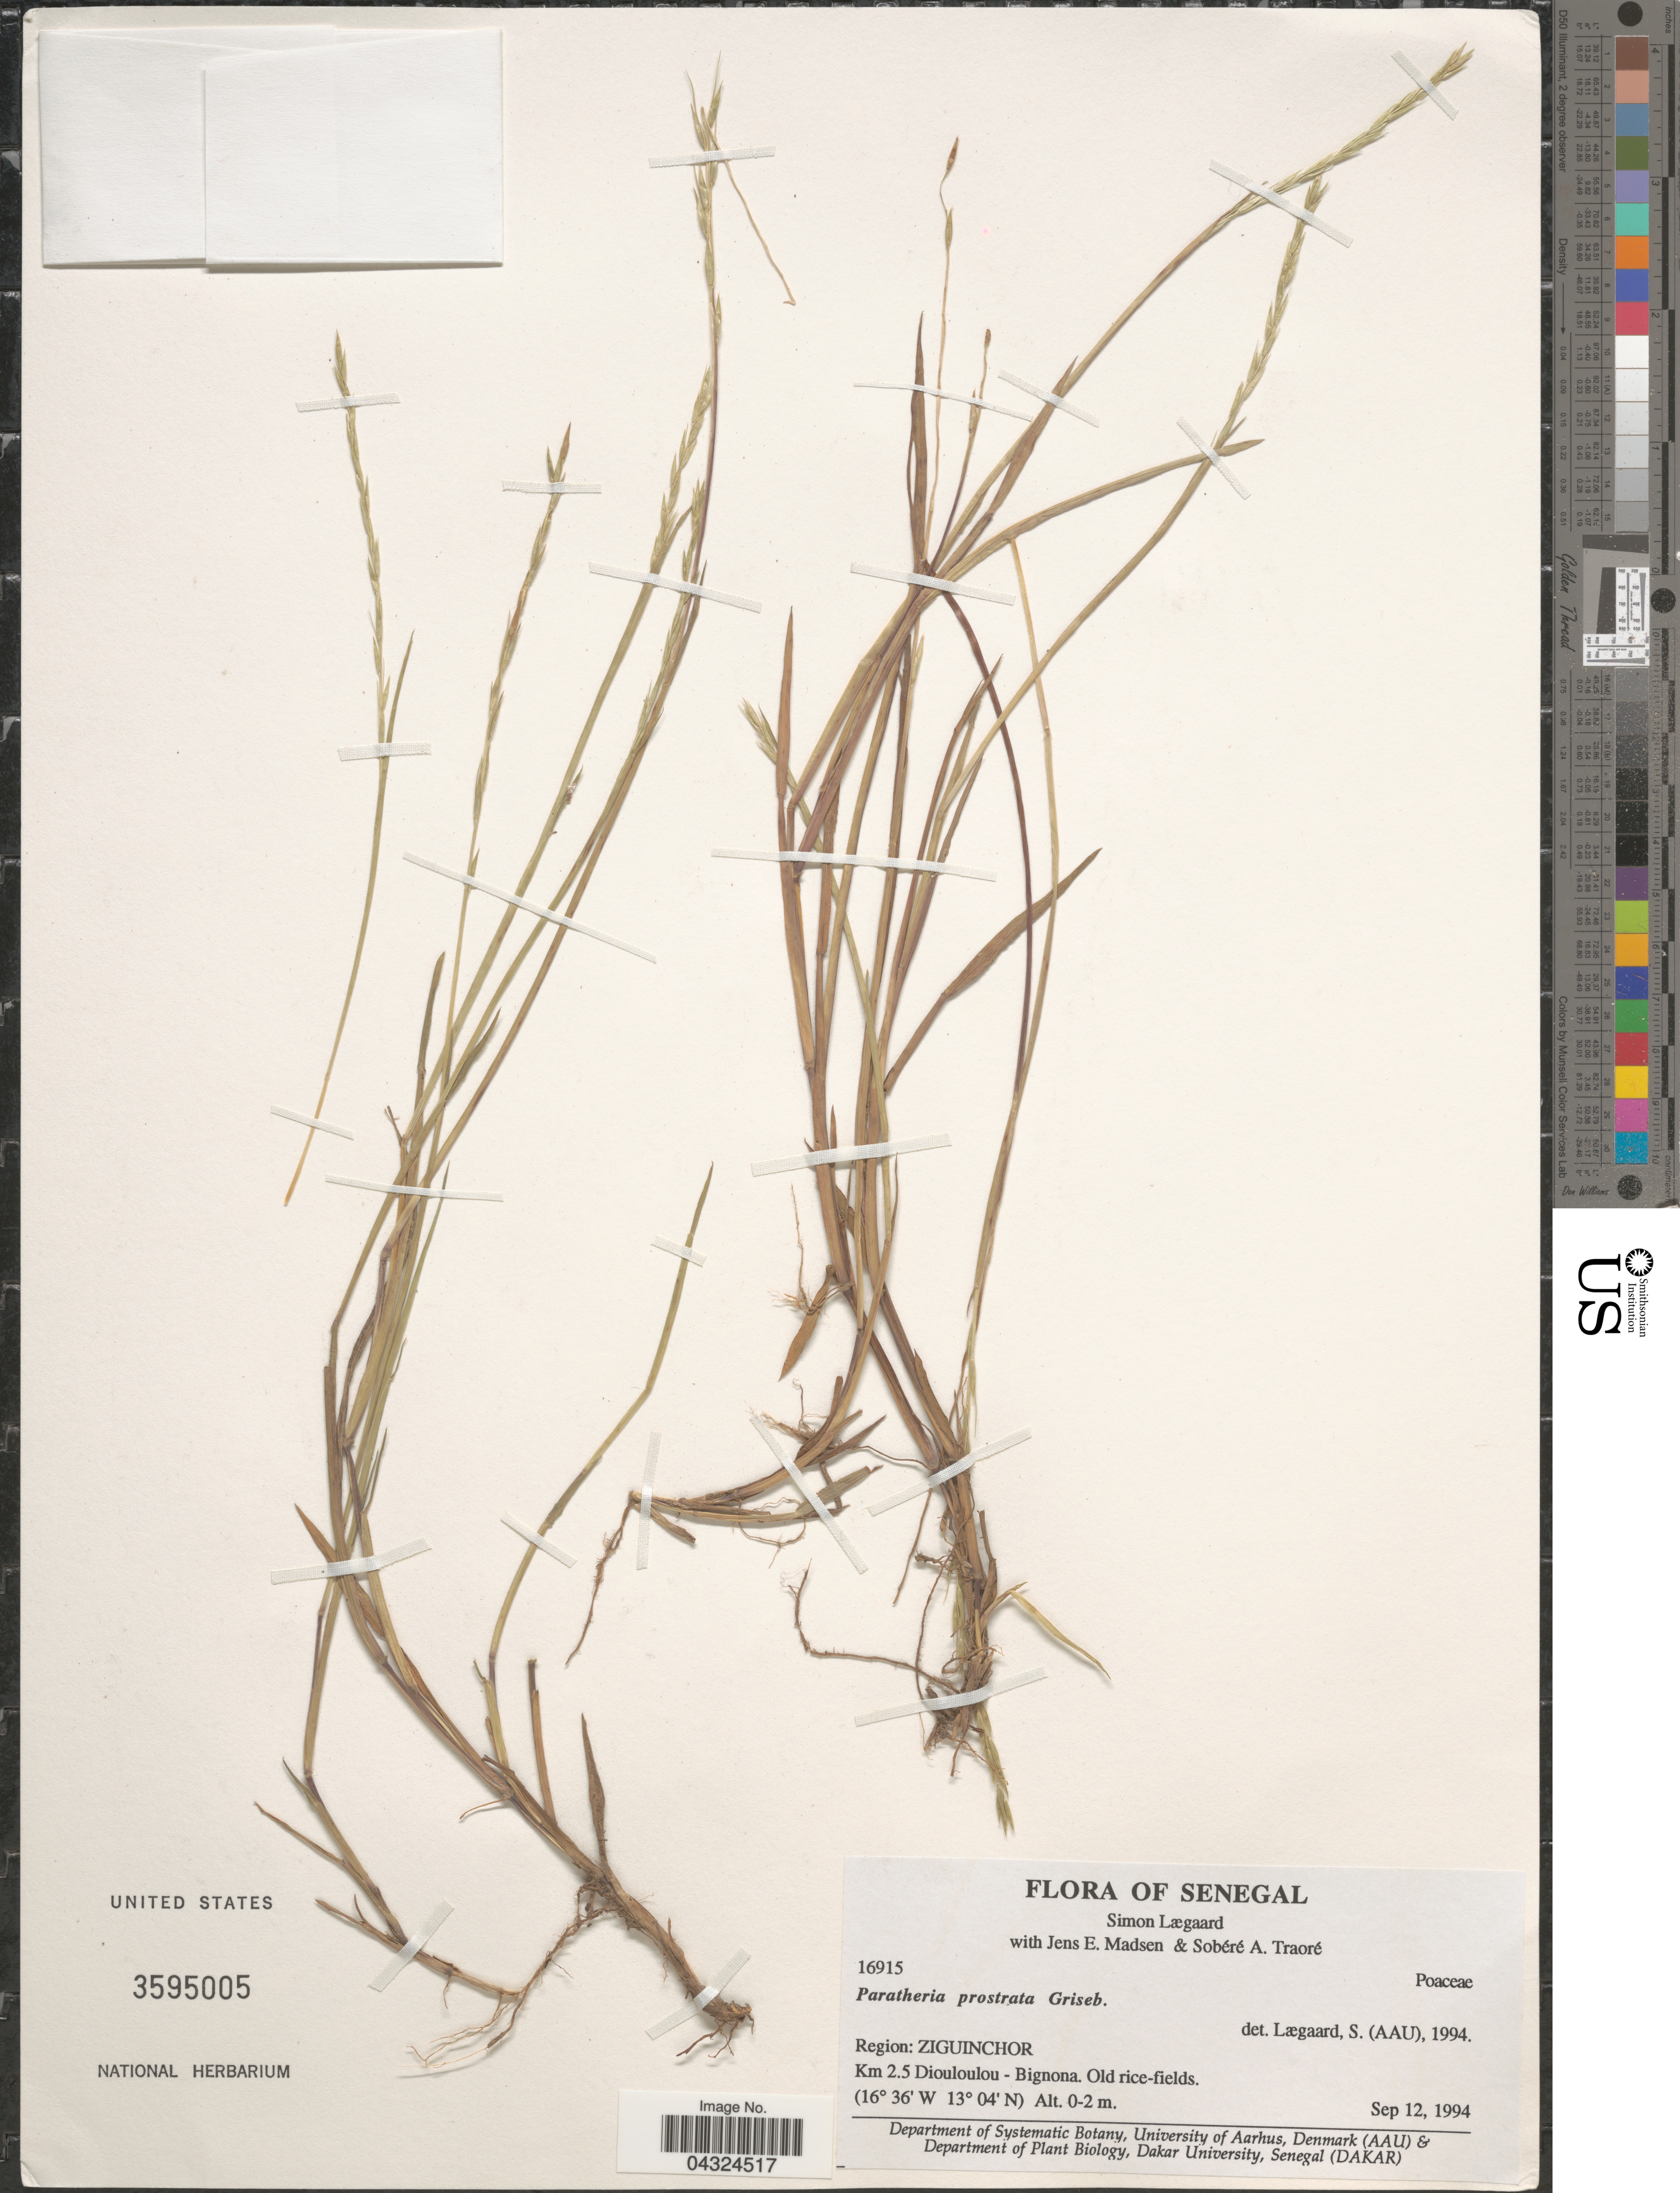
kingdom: Plantae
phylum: Tracheophyta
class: Liliopsida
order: Poales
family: Poaceae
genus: Paratheria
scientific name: Paratheria prostrata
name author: Griseb.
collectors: S. Lægaard, J. E. Madsen & S. Traore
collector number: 16915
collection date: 1994-09-12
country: Senegal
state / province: Ziguinchor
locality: Region: Ziguinchor. Km 2.5 Diouloulou - Bignona.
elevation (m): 0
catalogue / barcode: US 3595005